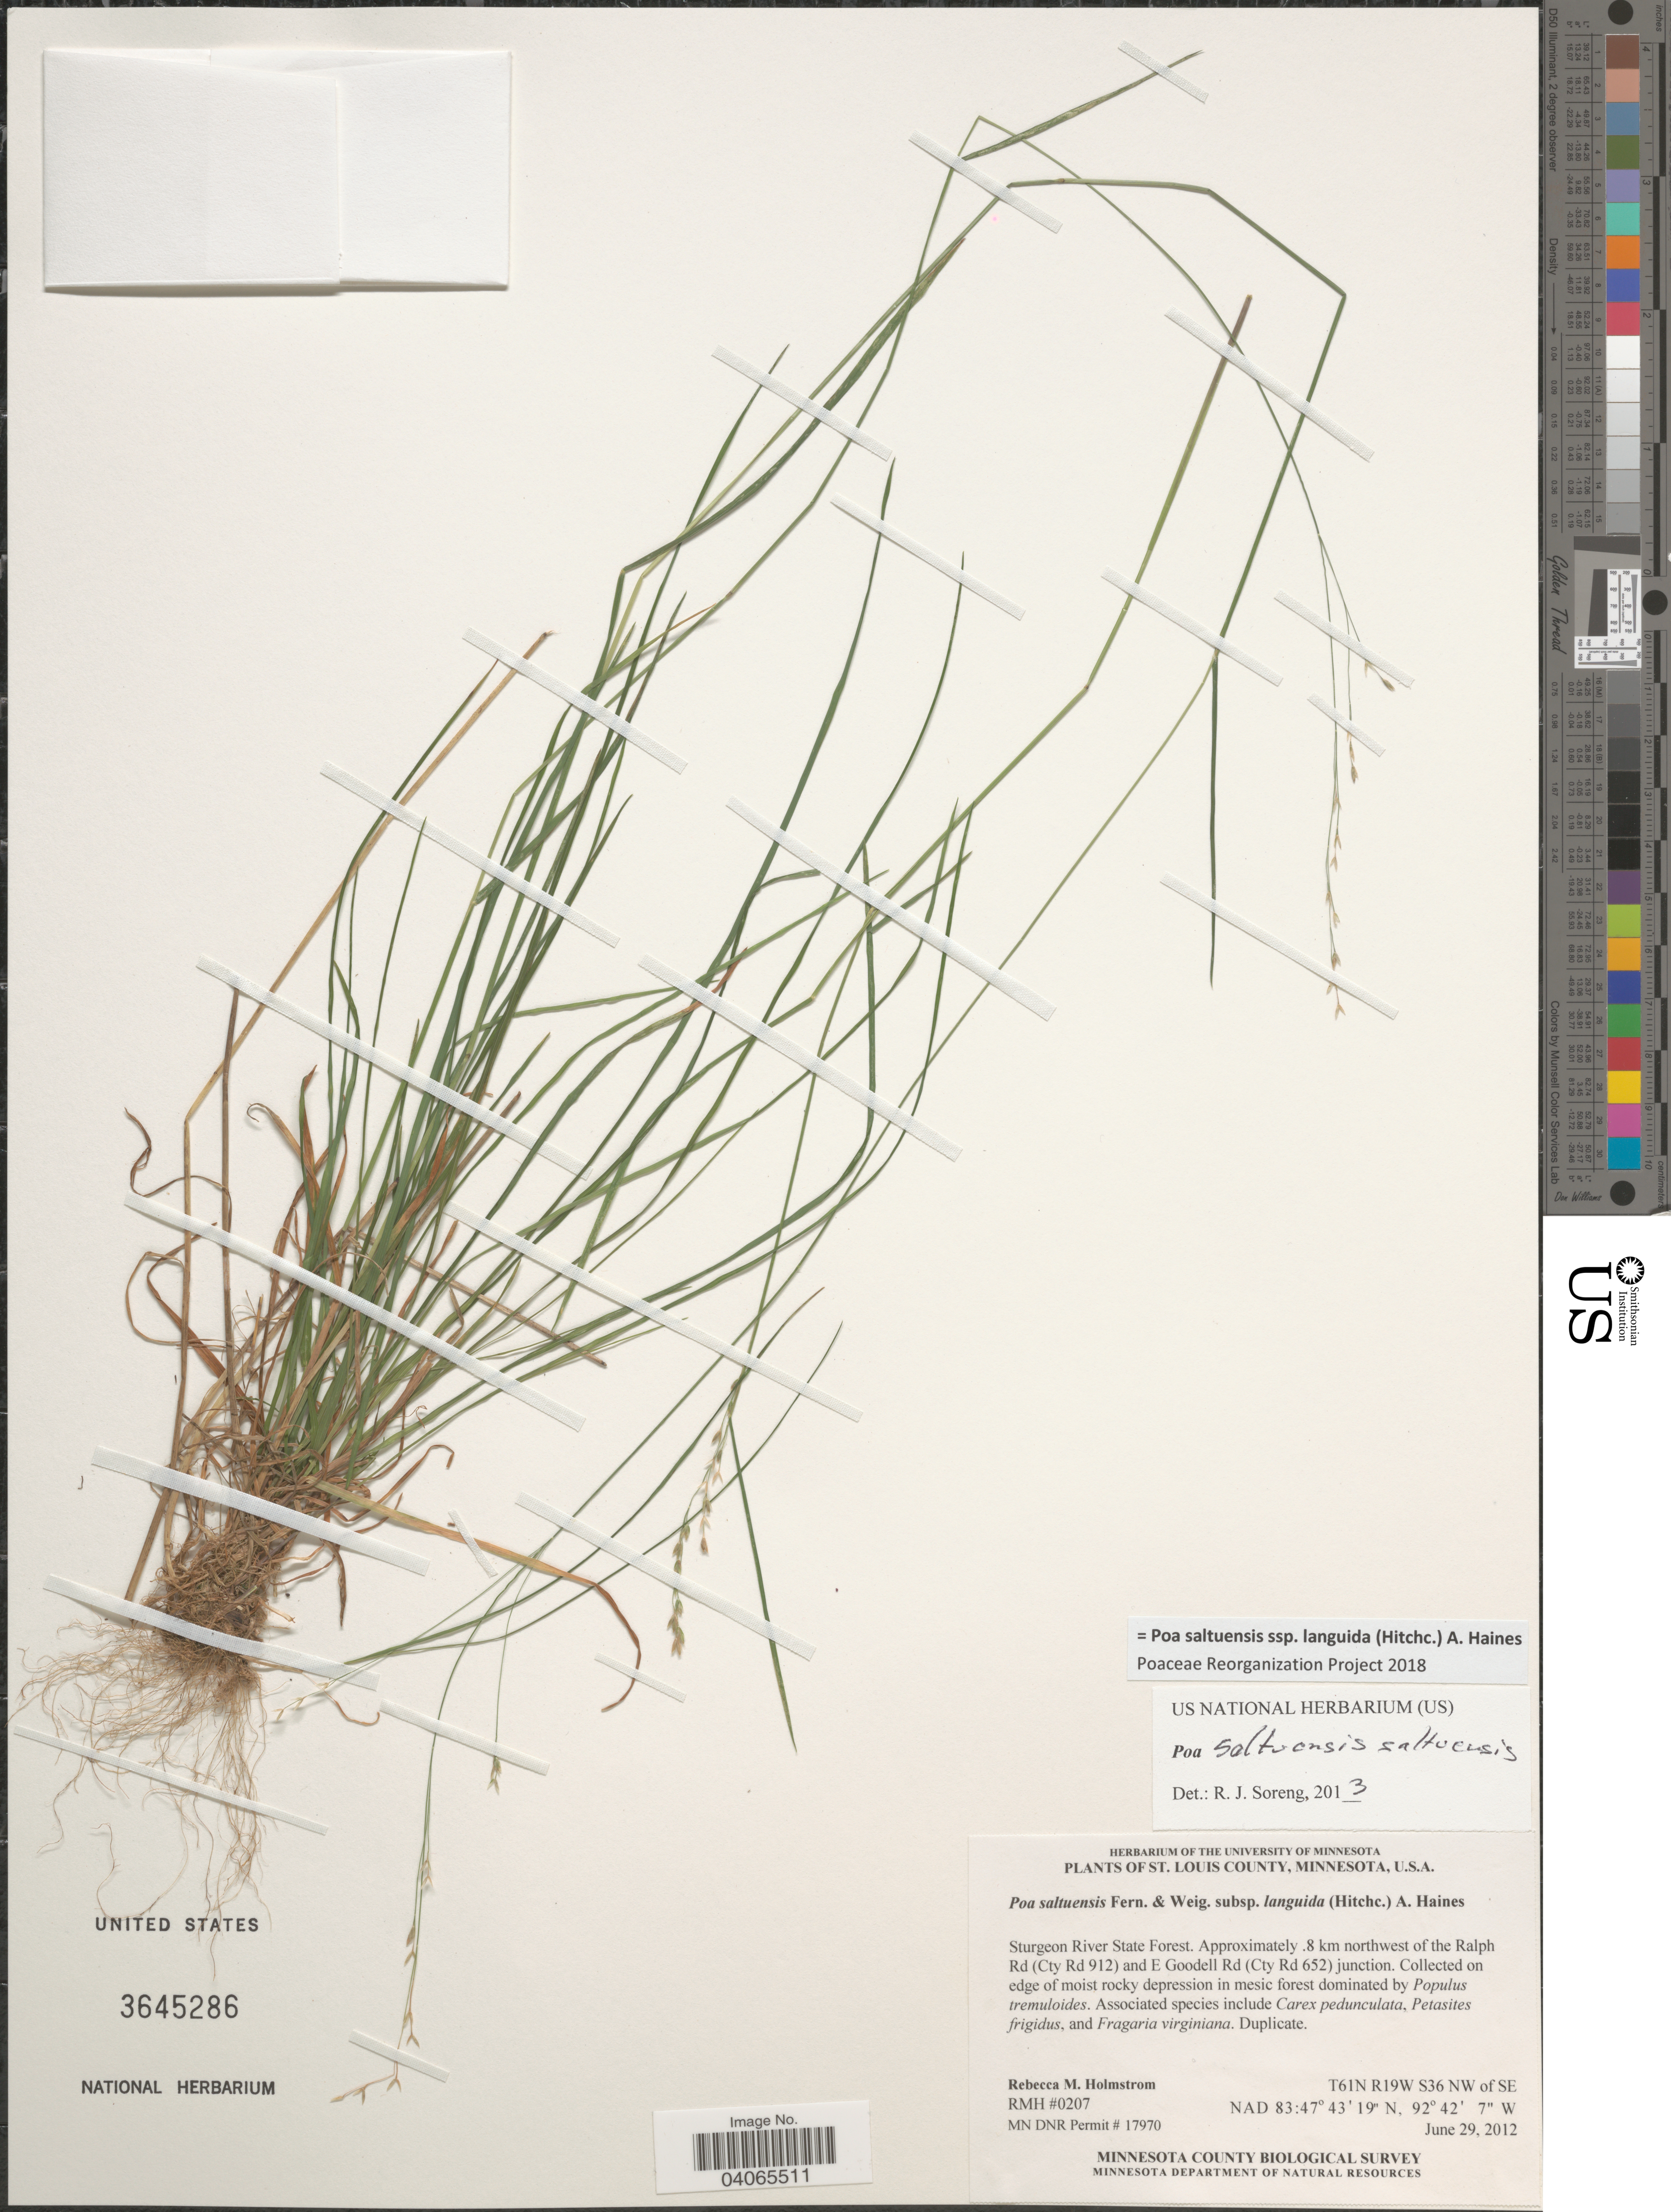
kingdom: Plantae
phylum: Tracheophyta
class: Liliopsida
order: Poales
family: Poaceae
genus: Poa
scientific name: Poa saltuensis subsp. languida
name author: (Hitchc.) A. Haines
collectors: Rebecca M. Holmstrom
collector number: RMH0207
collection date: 2012-06-29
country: United States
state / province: Minnesota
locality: St. Louis County. Sturgeon River State Forest. Approximately .8 km northwest of the Ralph Rd (Cty Rd 912) and E Goodell Rd (Cty Rd 652) junction. T61N R19W S36 NW of SE. NAD 83. Minnesota County Biological Survey. Minnesota Department of Natural Resources [unsure placement].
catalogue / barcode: US 3645286